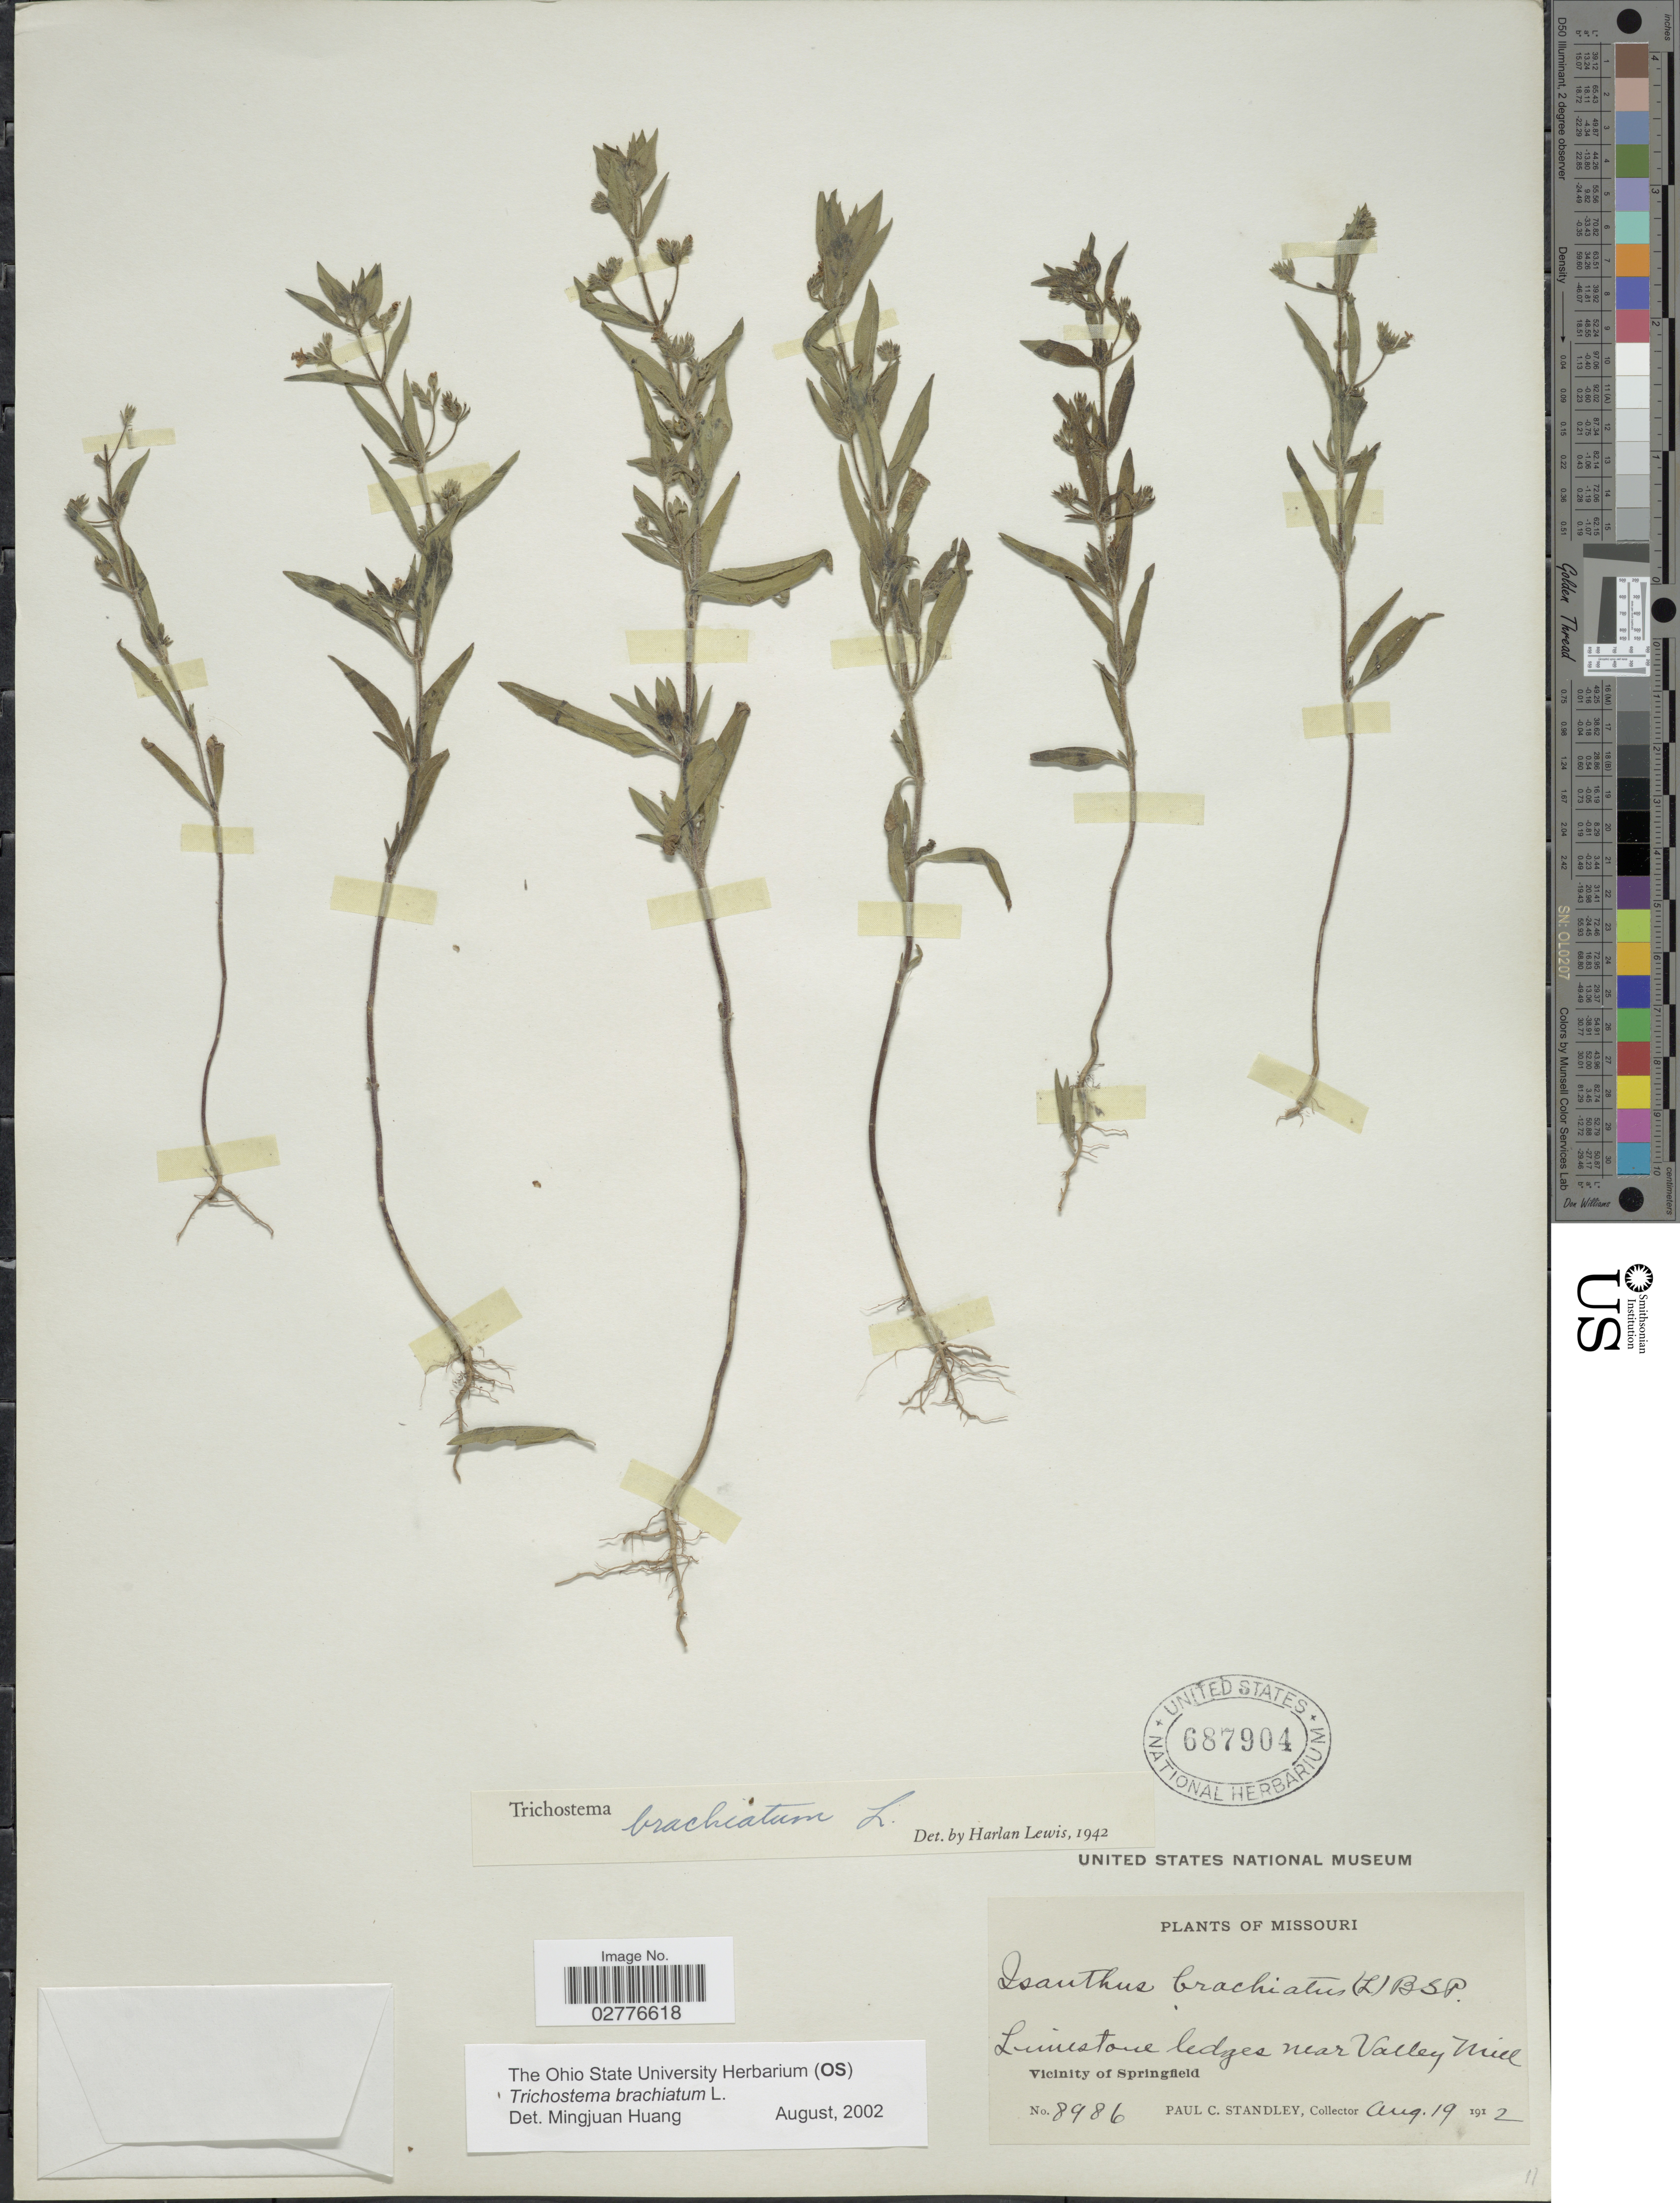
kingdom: Plantae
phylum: Tracheophyta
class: Magnoliopsida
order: Lamiales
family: Lamiaceae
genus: Trichostema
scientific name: Trichostema brachiatum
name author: L.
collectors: P. C. Standley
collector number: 8986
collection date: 1912-08-19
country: United States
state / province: Missouri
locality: Limestone ledges near Valley Mill. Vicinity of Springfield.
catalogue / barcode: US 687904